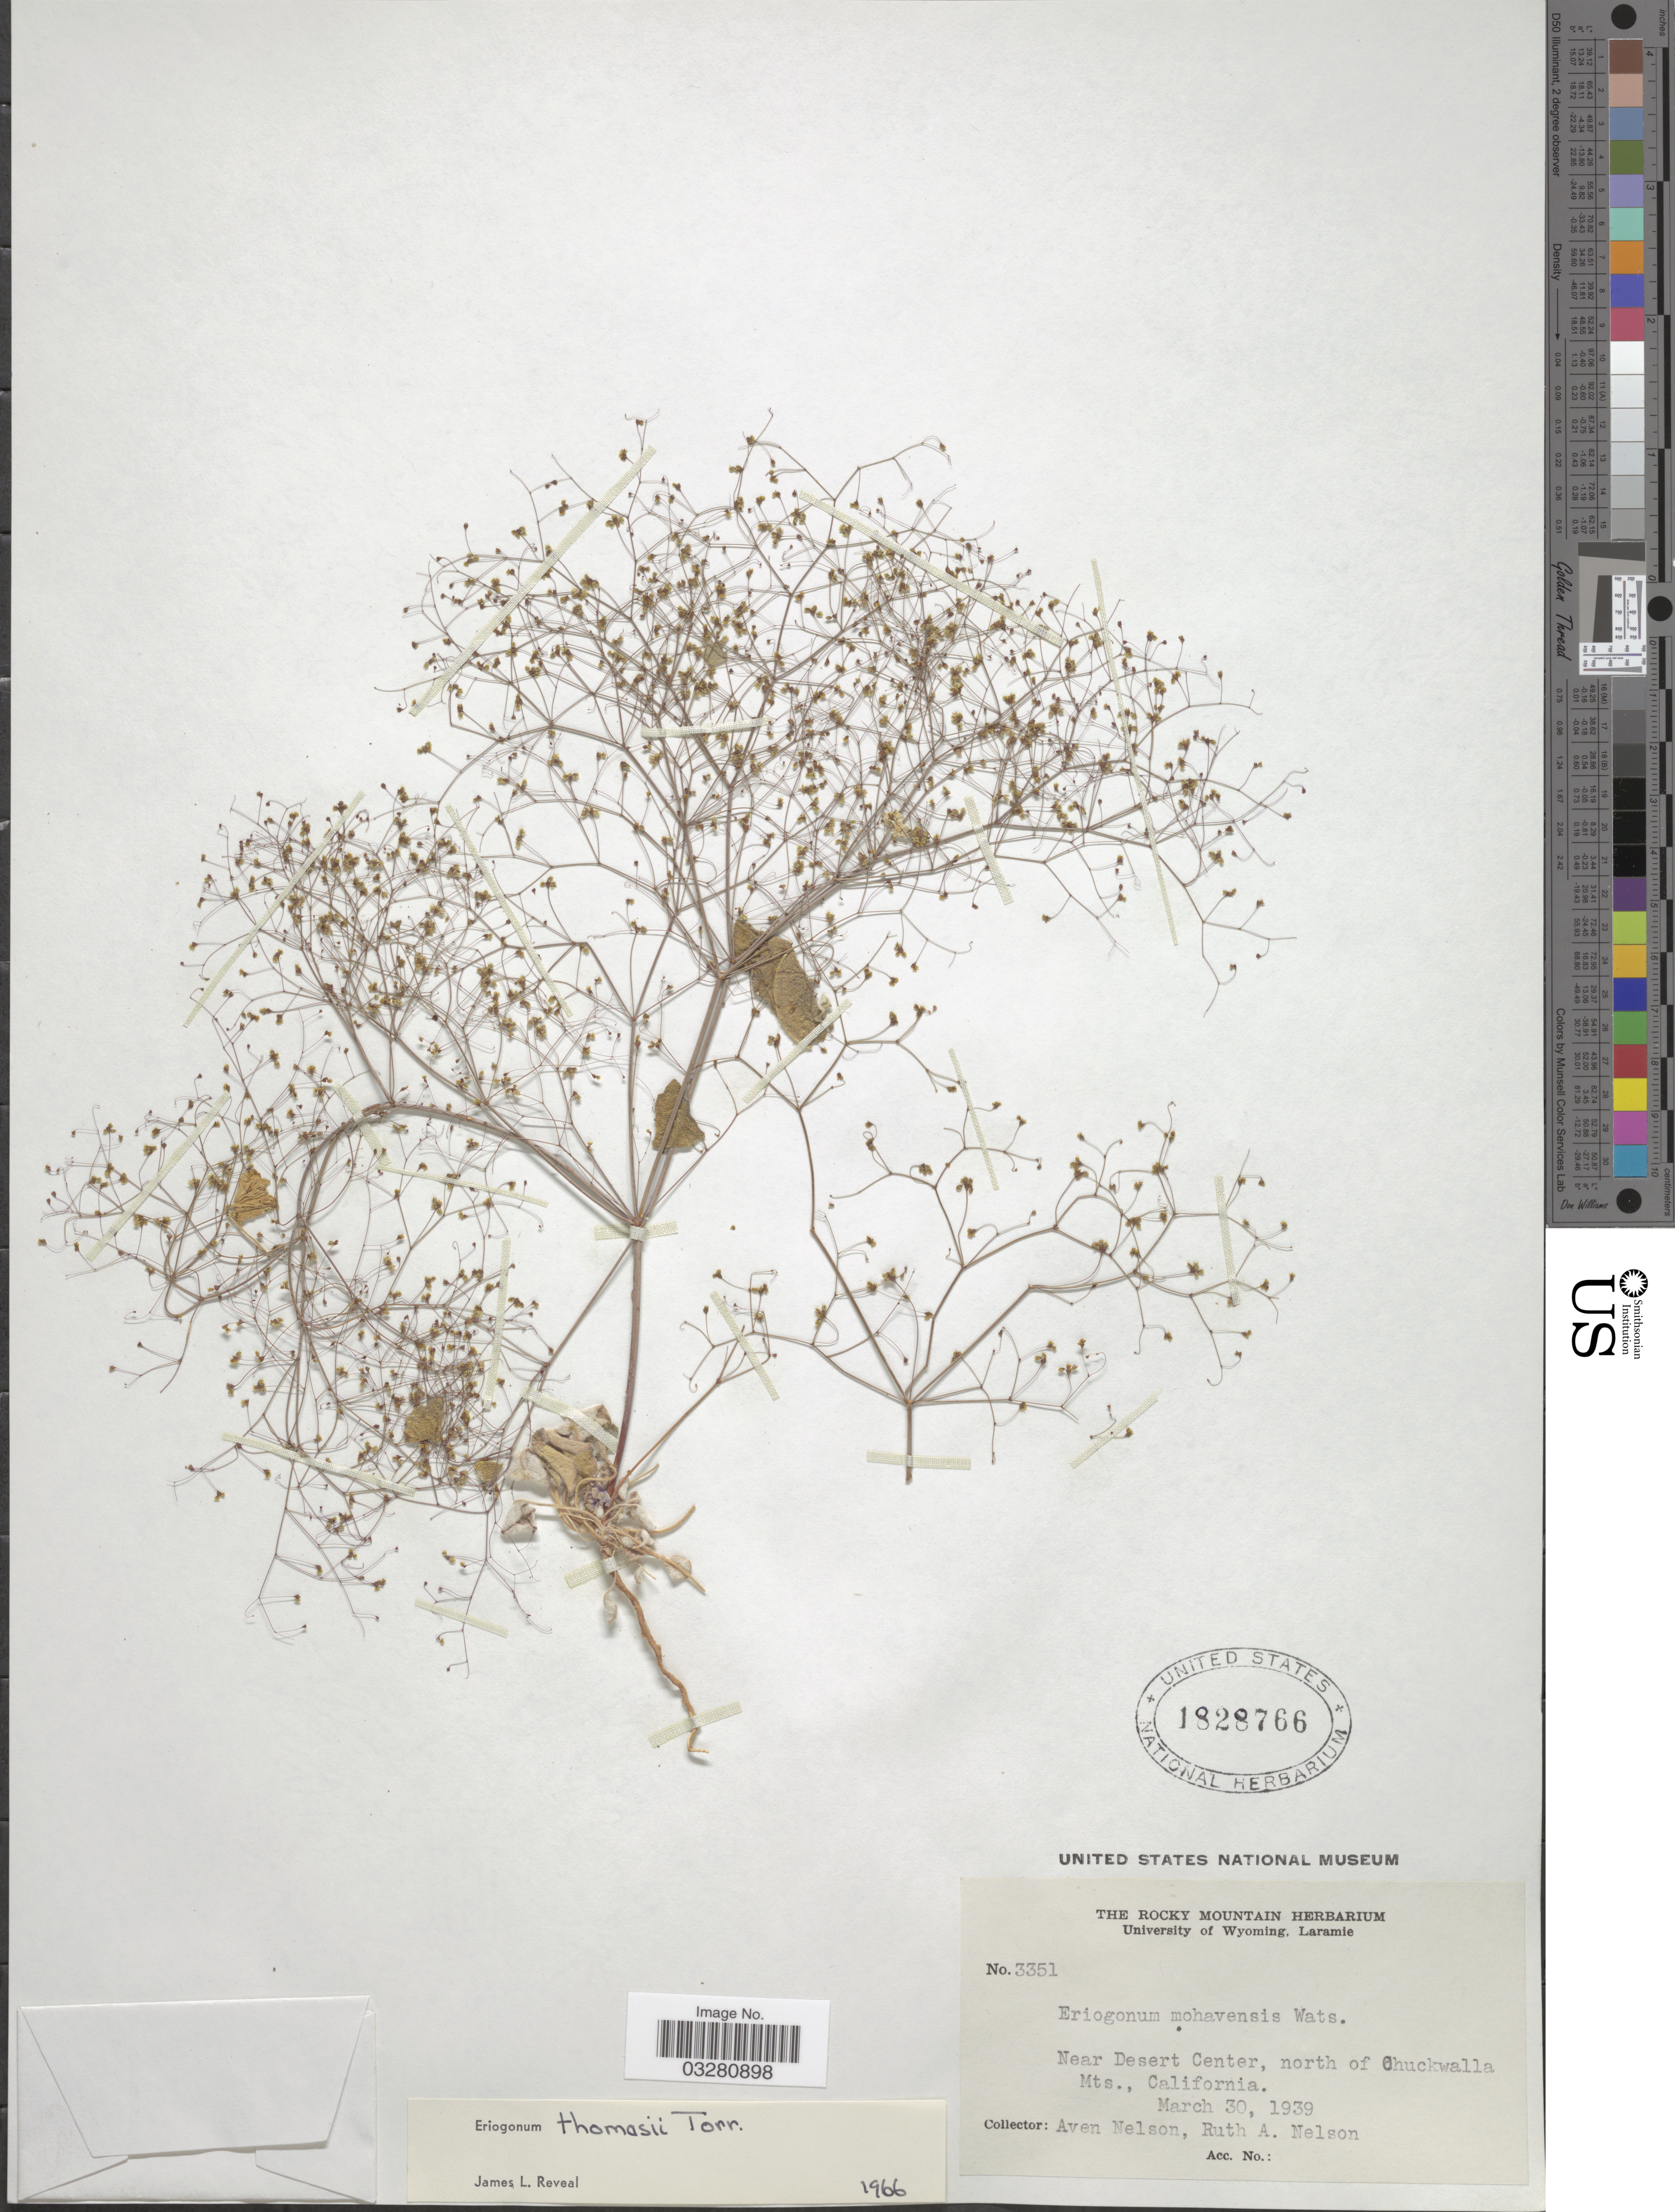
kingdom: Plantae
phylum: Tracheophyta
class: Magnoliopsida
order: Caryophyllales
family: Polygonaceae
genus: Eriogonum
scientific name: Eriogonum thomasii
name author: Torr.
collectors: A. Nelson & R. A. Nelson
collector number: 3351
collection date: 1939-03-30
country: United States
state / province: California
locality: Near Desert Center, north of Chuckwalla Mts.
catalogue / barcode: US 1828766